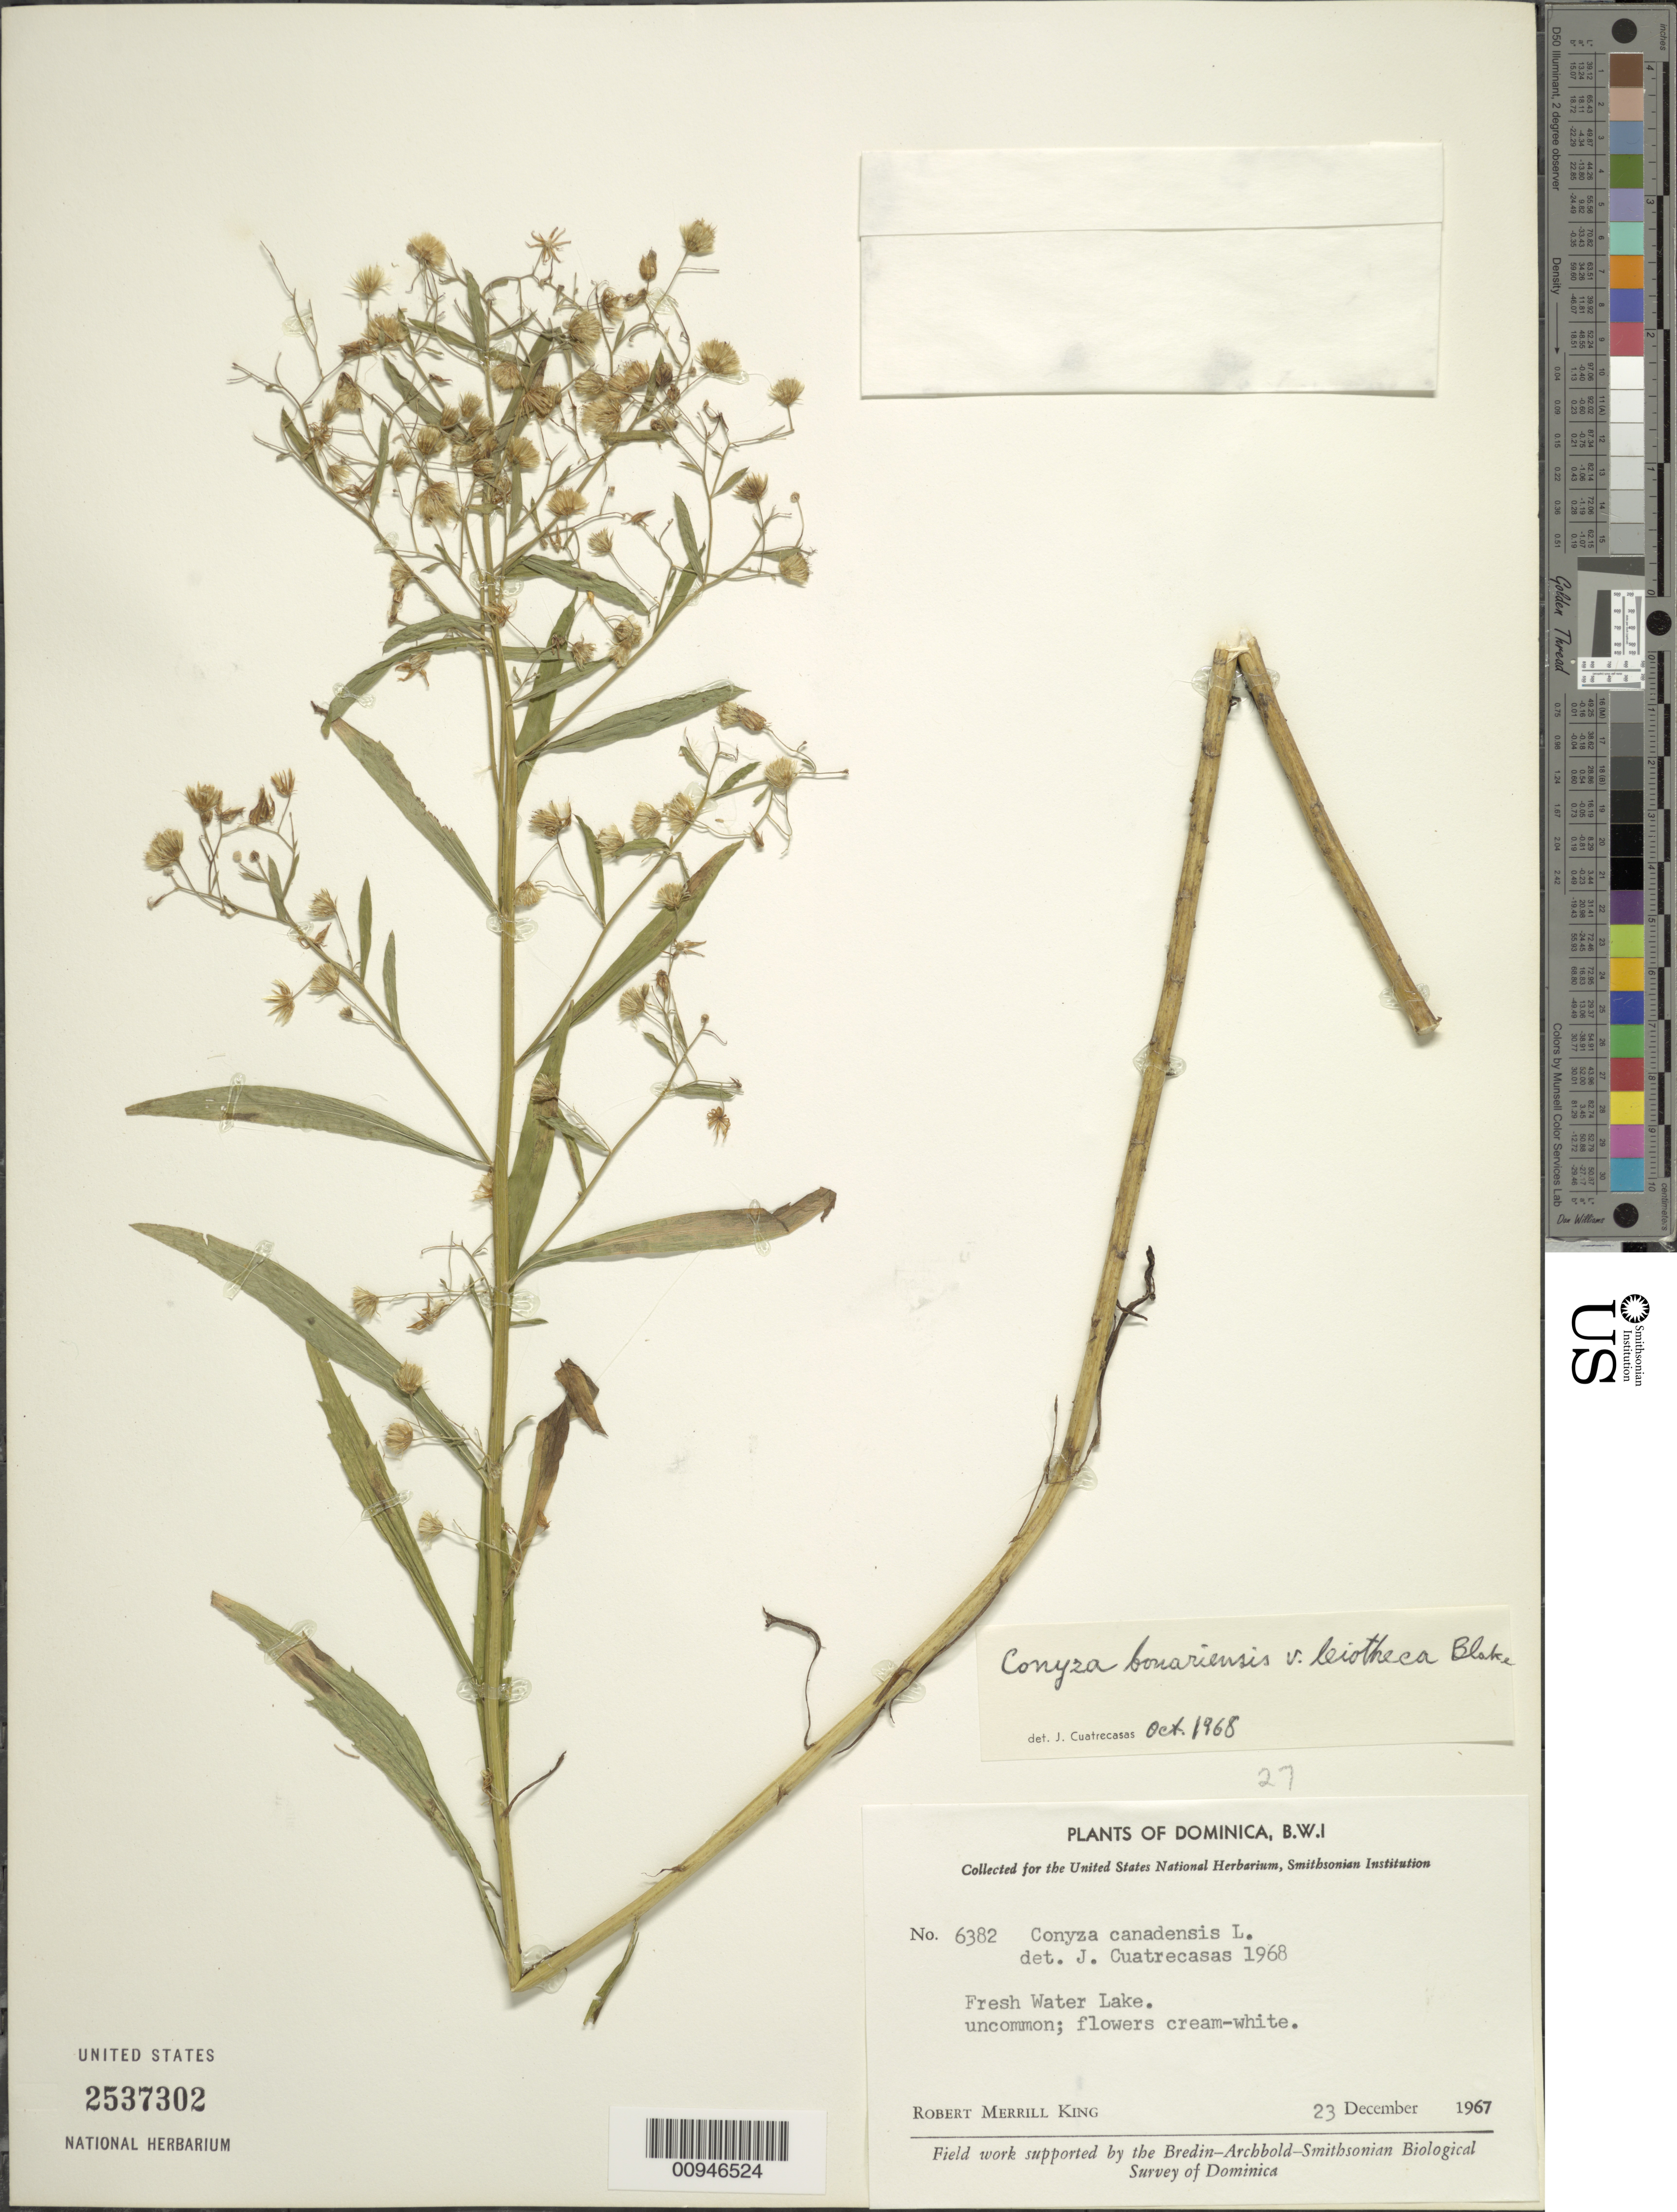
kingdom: Plantae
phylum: Tracheophyta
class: Magnoliopsida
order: Asterales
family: Asteraceae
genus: Conyza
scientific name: Conyza bonariensis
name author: (L.) Cronq.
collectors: R. M. King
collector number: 6382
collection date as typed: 23 Dec 1967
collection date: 1967-12-23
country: Dominica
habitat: Fresh water lake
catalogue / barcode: US 2537302